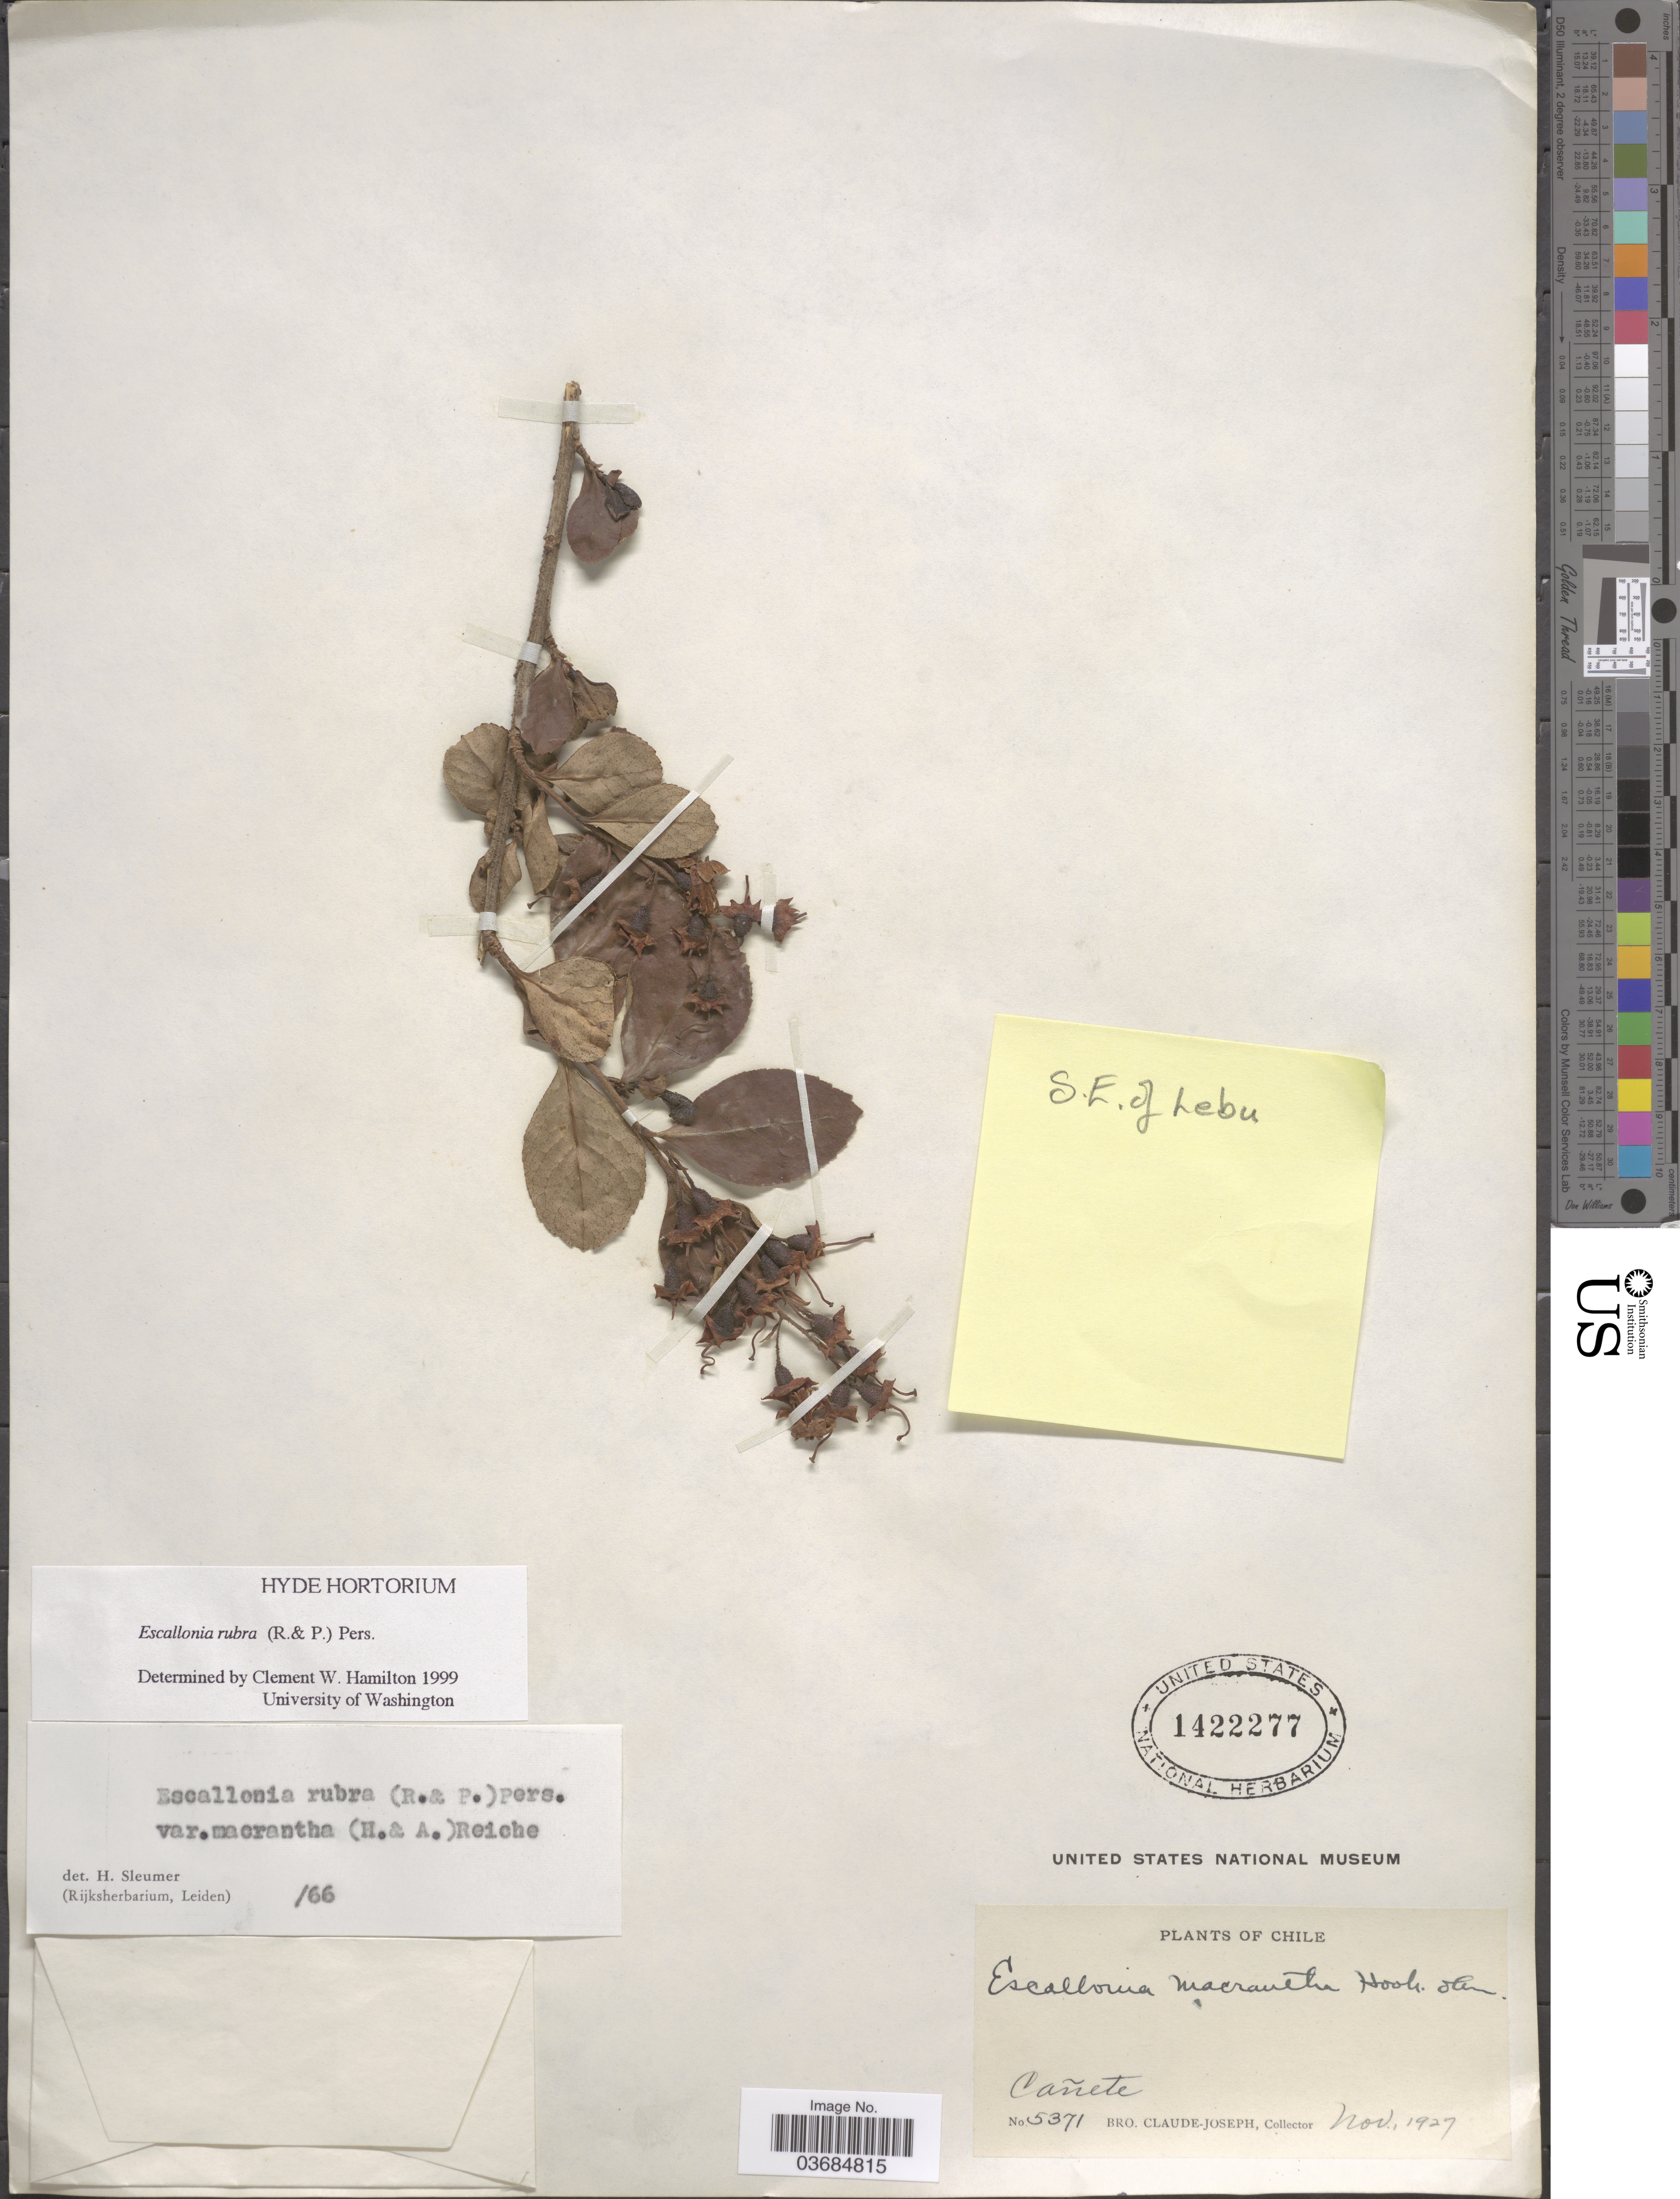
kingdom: Plantae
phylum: Tracheophyta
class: Magnoliopsida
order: Escalloniales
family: Escalloniaceae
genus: Escallonia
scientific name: Escallonia rubra var. rubra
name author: (Ruiz & Pav.) Pers.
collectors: Bro. Claude-Joseph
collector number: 5371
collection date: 1927-11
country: Chile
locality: Cañete. S. E. of Lebu.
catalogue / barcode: US 1422277